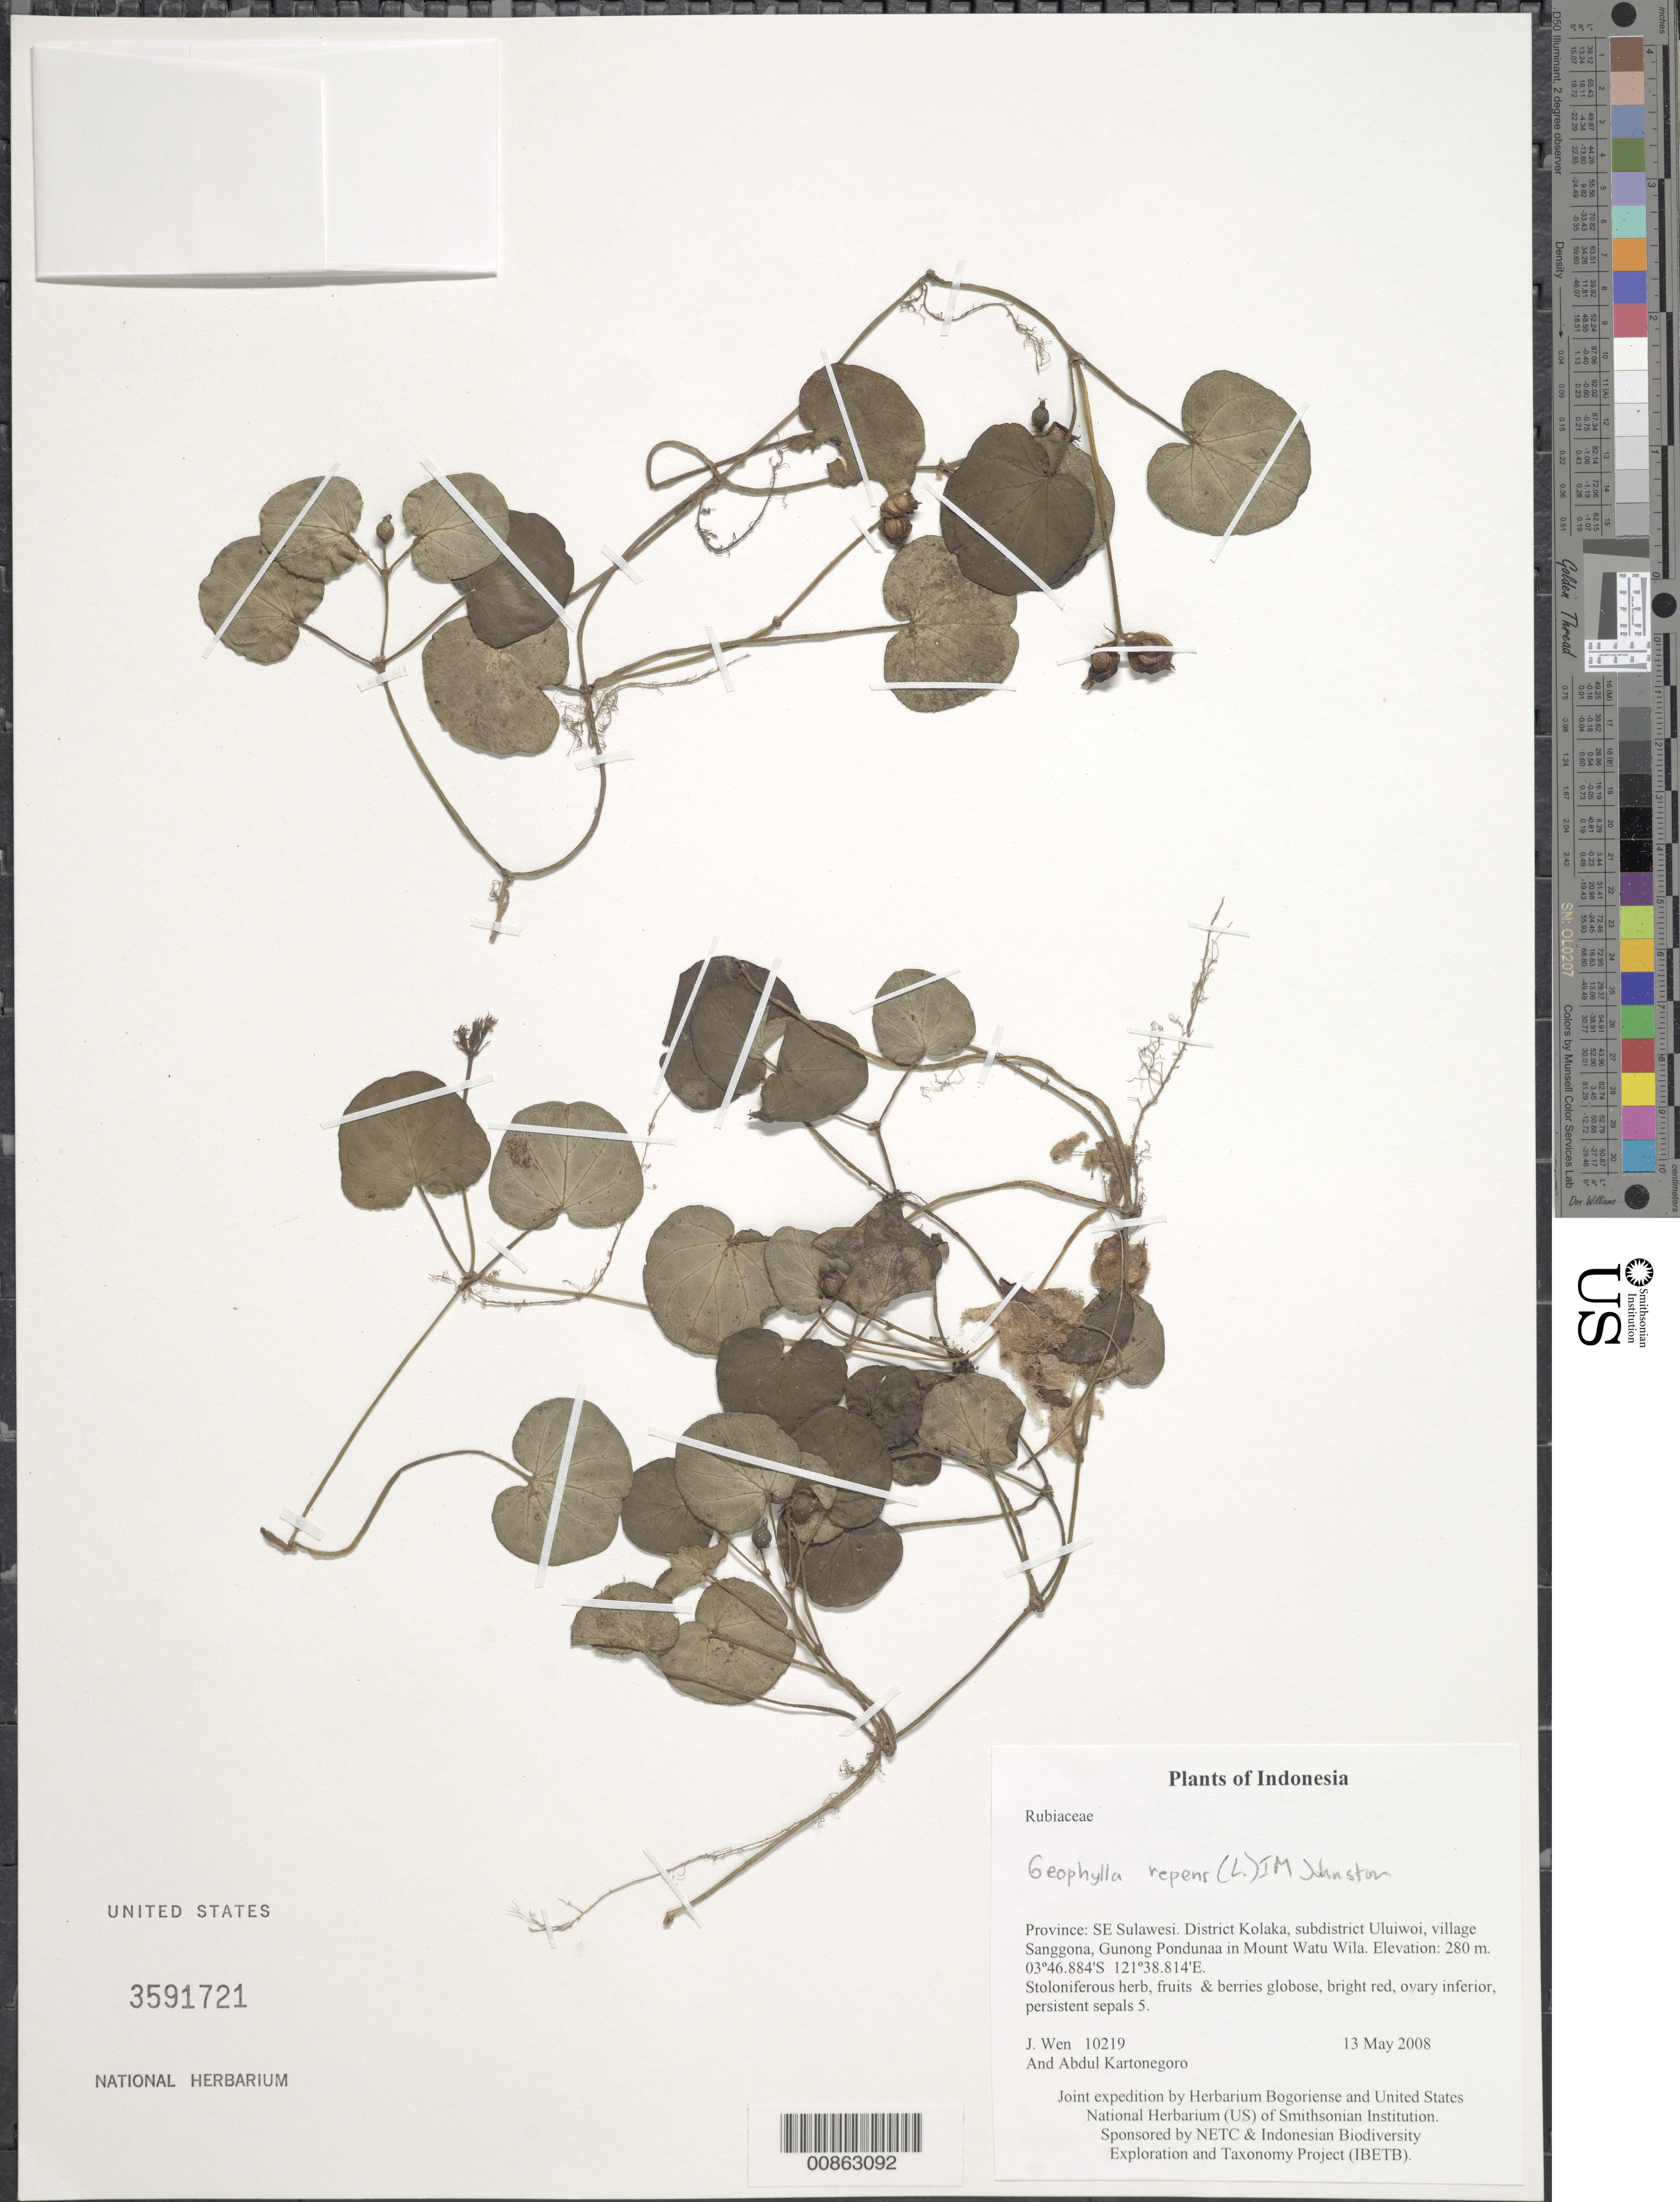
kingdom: Plantae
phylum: Tracheophyta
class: Magnoliopsida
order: Gentianales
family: Rubiaceae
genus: Geophila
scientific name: Geophila repens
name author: (L.) I.M. Johnst.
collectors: J. Wen & A. Kartonegoro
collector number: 10219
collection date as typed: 13 May 2008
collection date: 2008-05-13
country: Indonesia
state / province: Sulawesi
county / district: Sulawesi Tenggara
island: Sulawesi [Celebes]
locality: District Kolaka, subdistrict Uluiwoi, village Sanggona, Gunong Pondunaa in Mount Watu Wila.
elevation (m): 280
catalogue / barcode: US 3591721